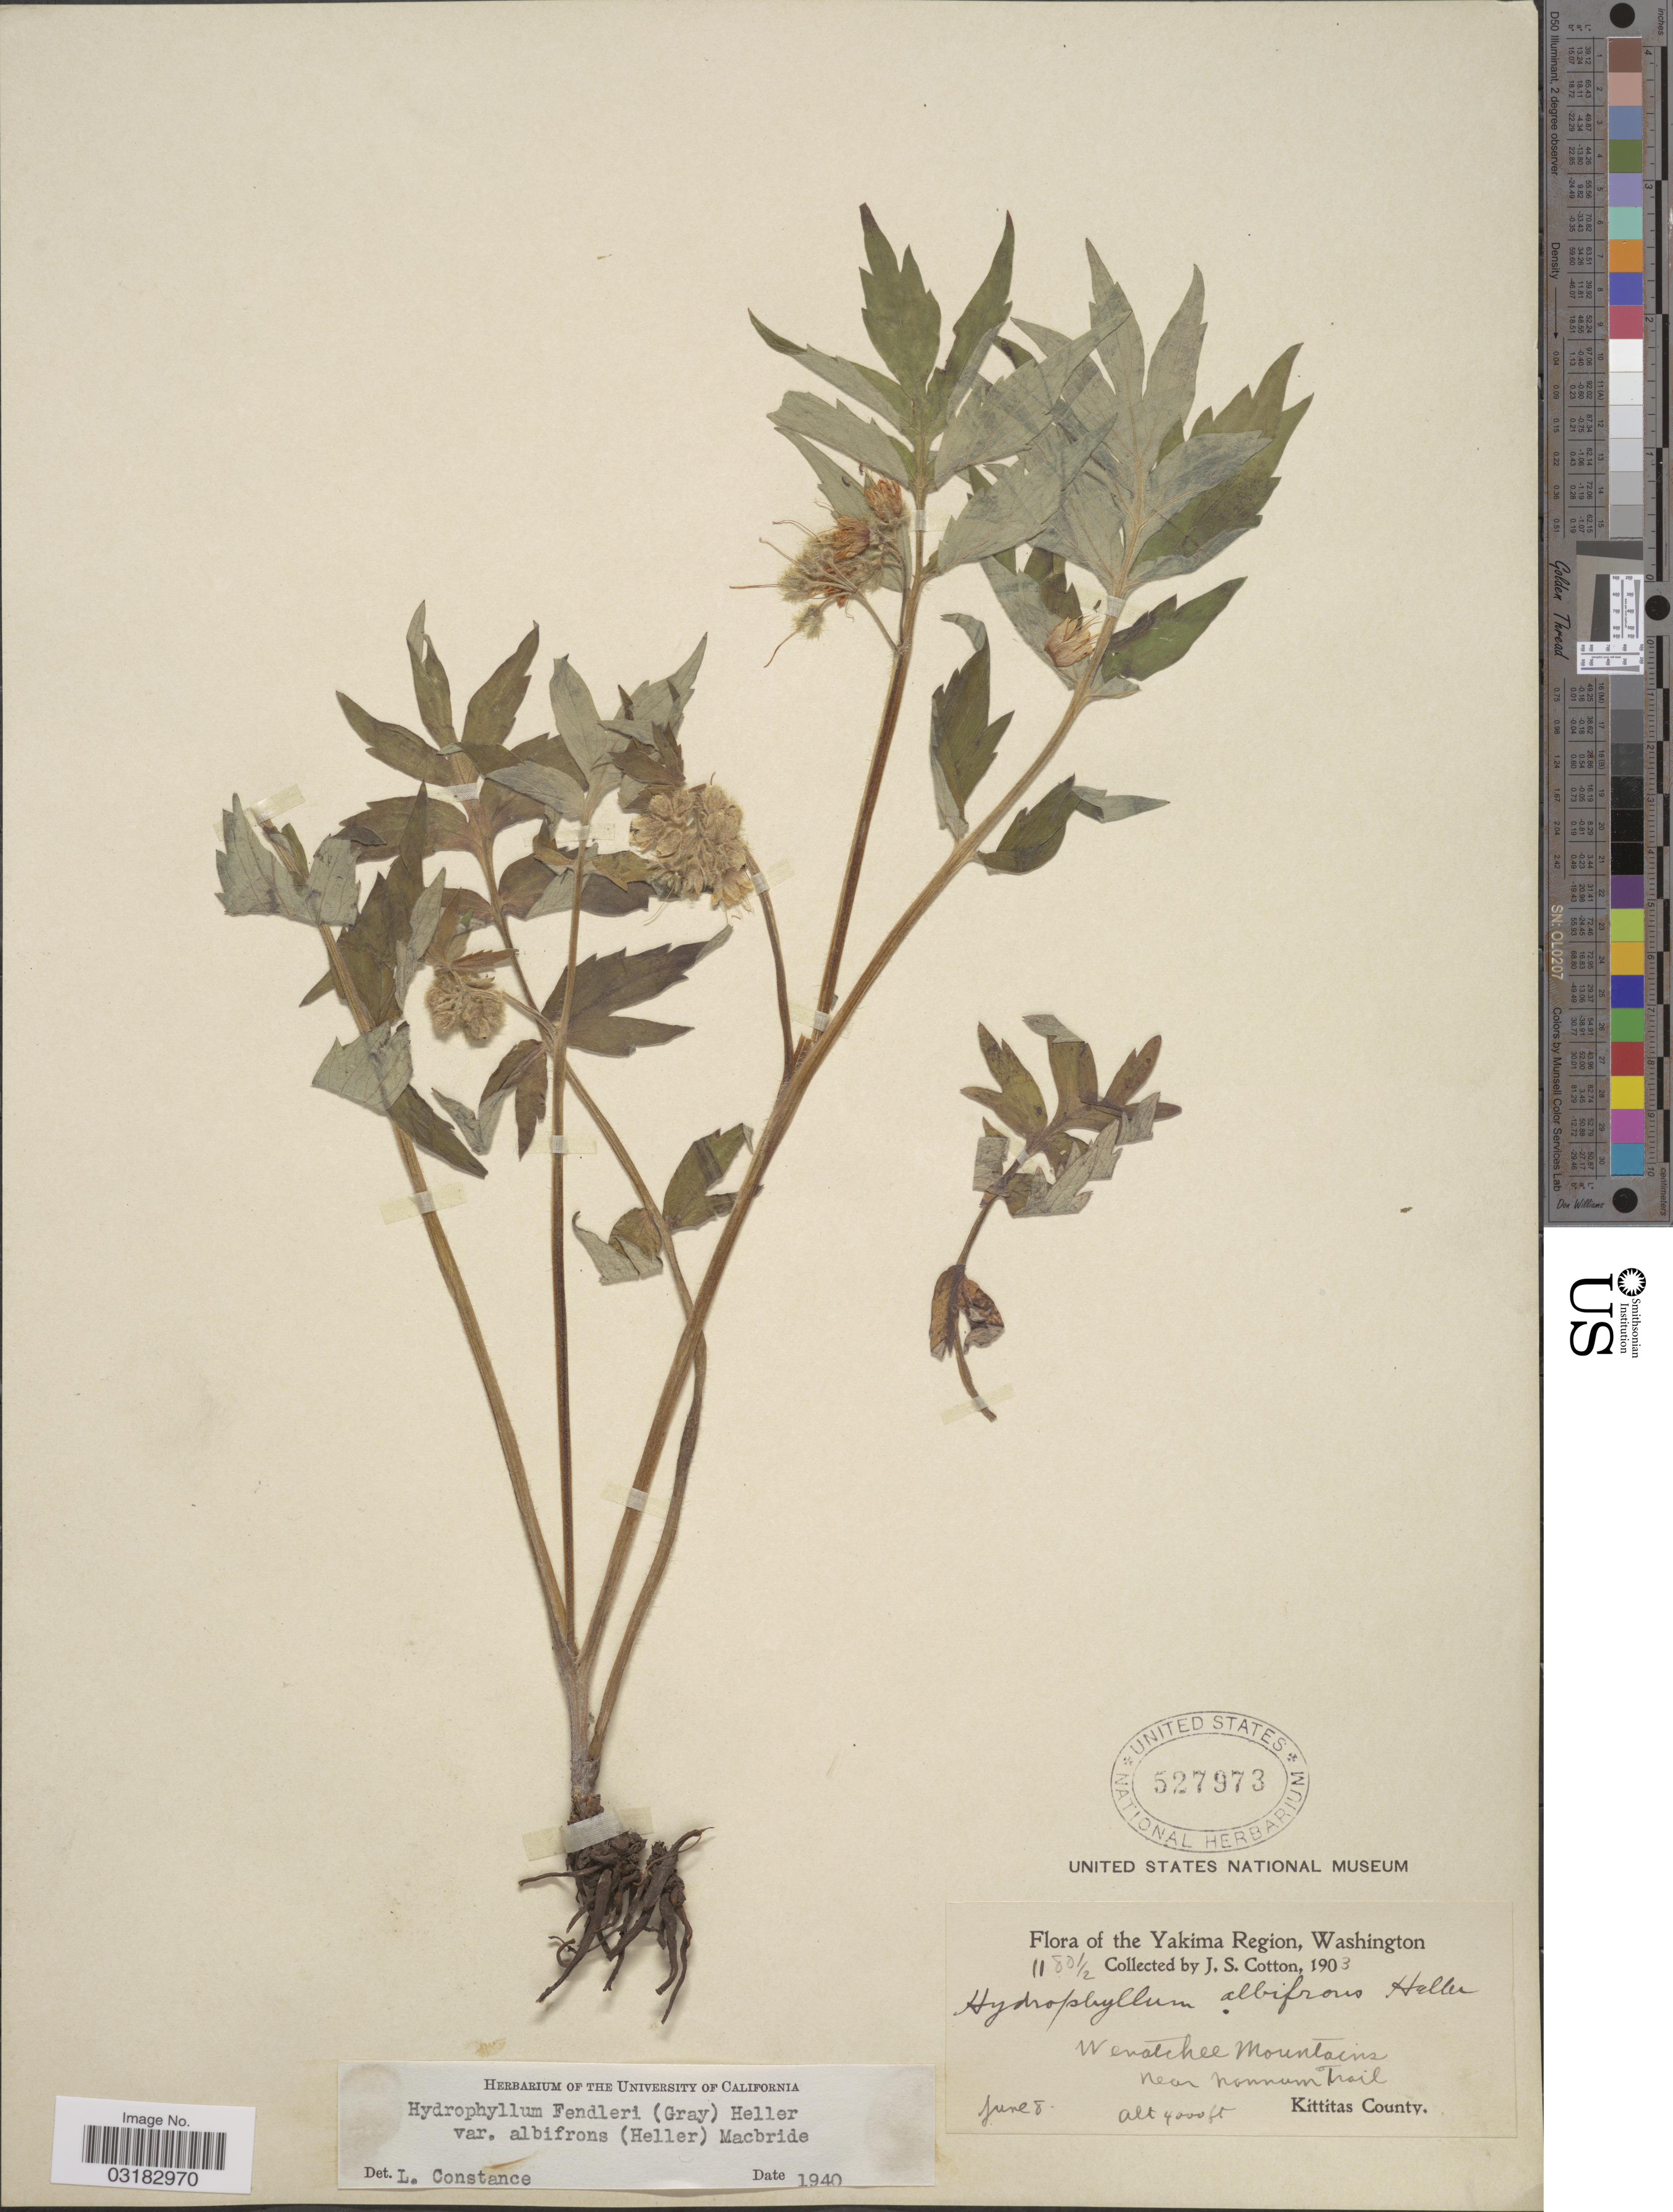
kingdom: Plantae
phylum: Tracheophyta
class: Magnoliopsida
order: Boraginales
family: Hydrophyllaceae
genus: Hydrophyllum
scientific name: Hydrophyllum fendleri var. albifrons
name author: (A. Heller) J.F. Macbr.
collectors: J. S. Cotton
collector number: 1180½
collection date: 1903-06-08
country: United States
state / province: Washington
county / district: Kittitas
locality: Yakima Region. Wenatchee Mountains. Near Naneum Trail. Kittitas County.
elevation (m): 1219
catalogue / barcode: US 527973